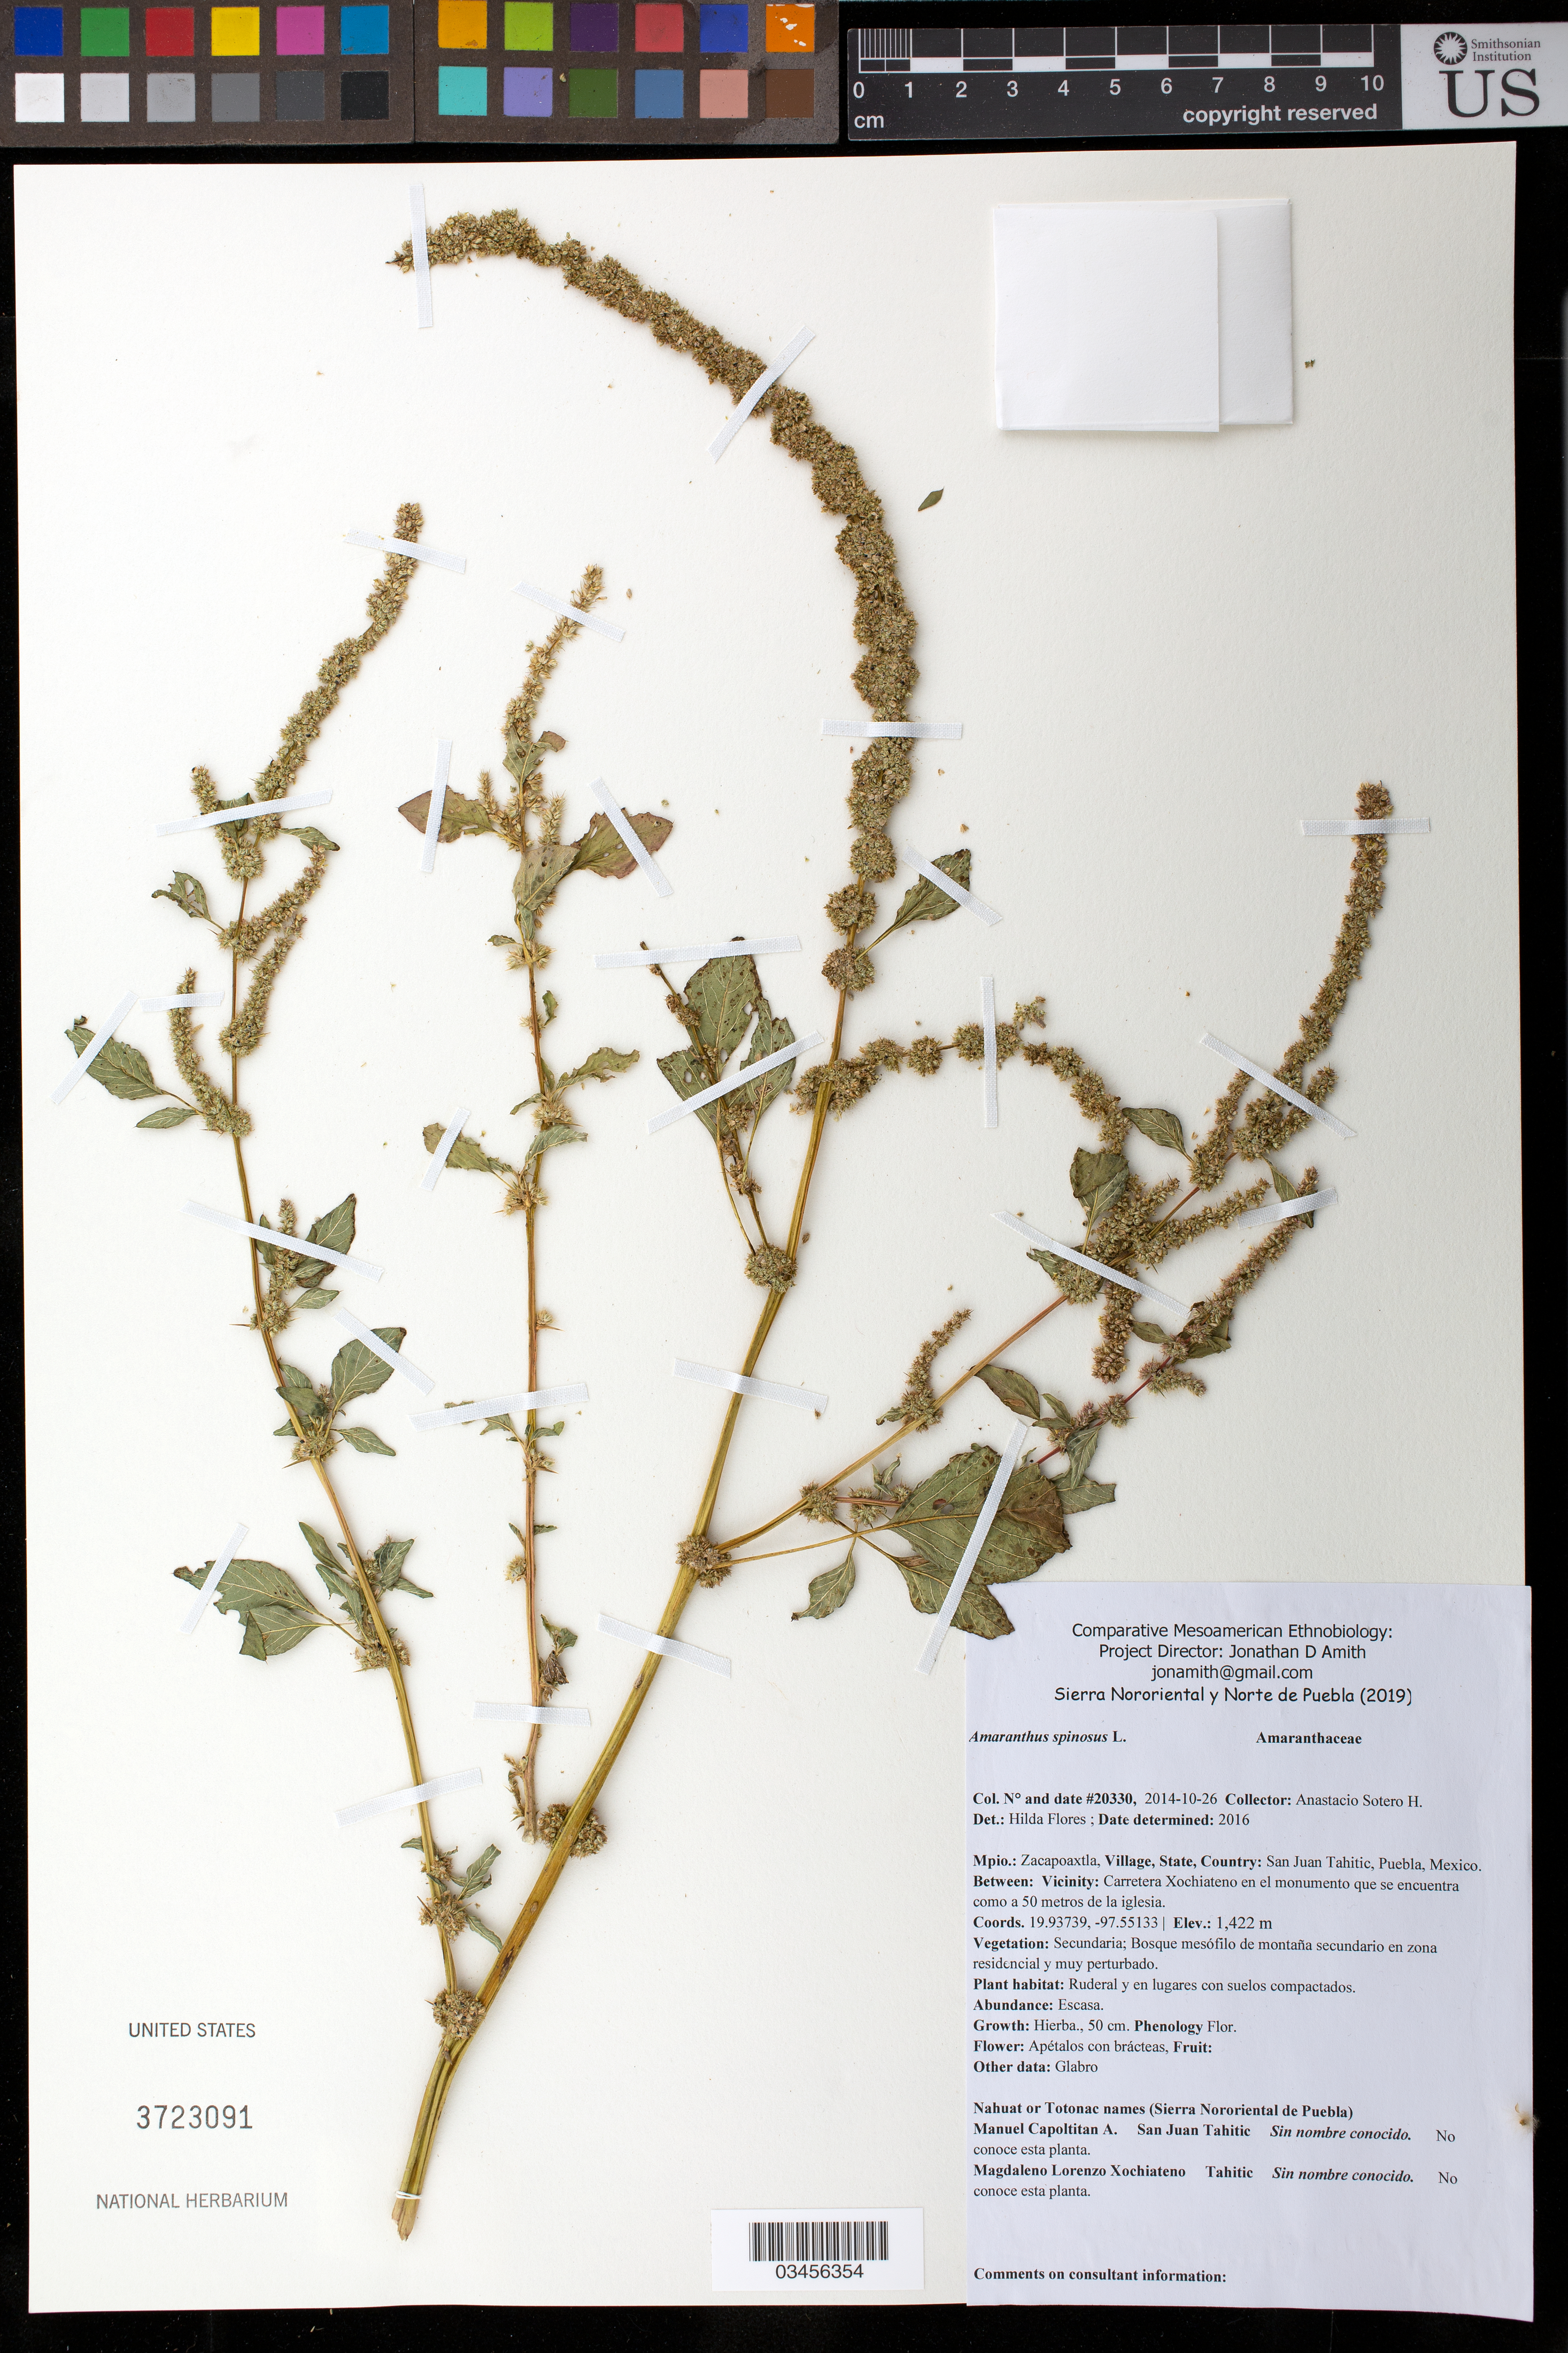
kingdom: Plantae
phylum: Tracheophyta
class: Magnoliopsida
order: Caryophyllales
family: Amaranthaceae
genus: Amaranthus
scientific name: Amaranthus spinosus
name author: L.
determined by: Flores, H.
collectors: Canek Ledesma C. & A. Sotero H.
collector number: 20330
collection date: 2014-10-26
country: México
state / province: Puebla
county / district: Zacapoaxtla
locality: PUEBLO: San Juan Tahitic; LOCALIDAD EXACTA: Carretera Xochiateno en el monumento que se encuentra como a 50 metros de la iglesia.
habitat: Bosque mesófilo de montaña secundario en zona residencial y muy perturbado; Ruderal y en lugares con suelos compactados.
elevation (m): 1422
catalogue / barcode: US 3723091